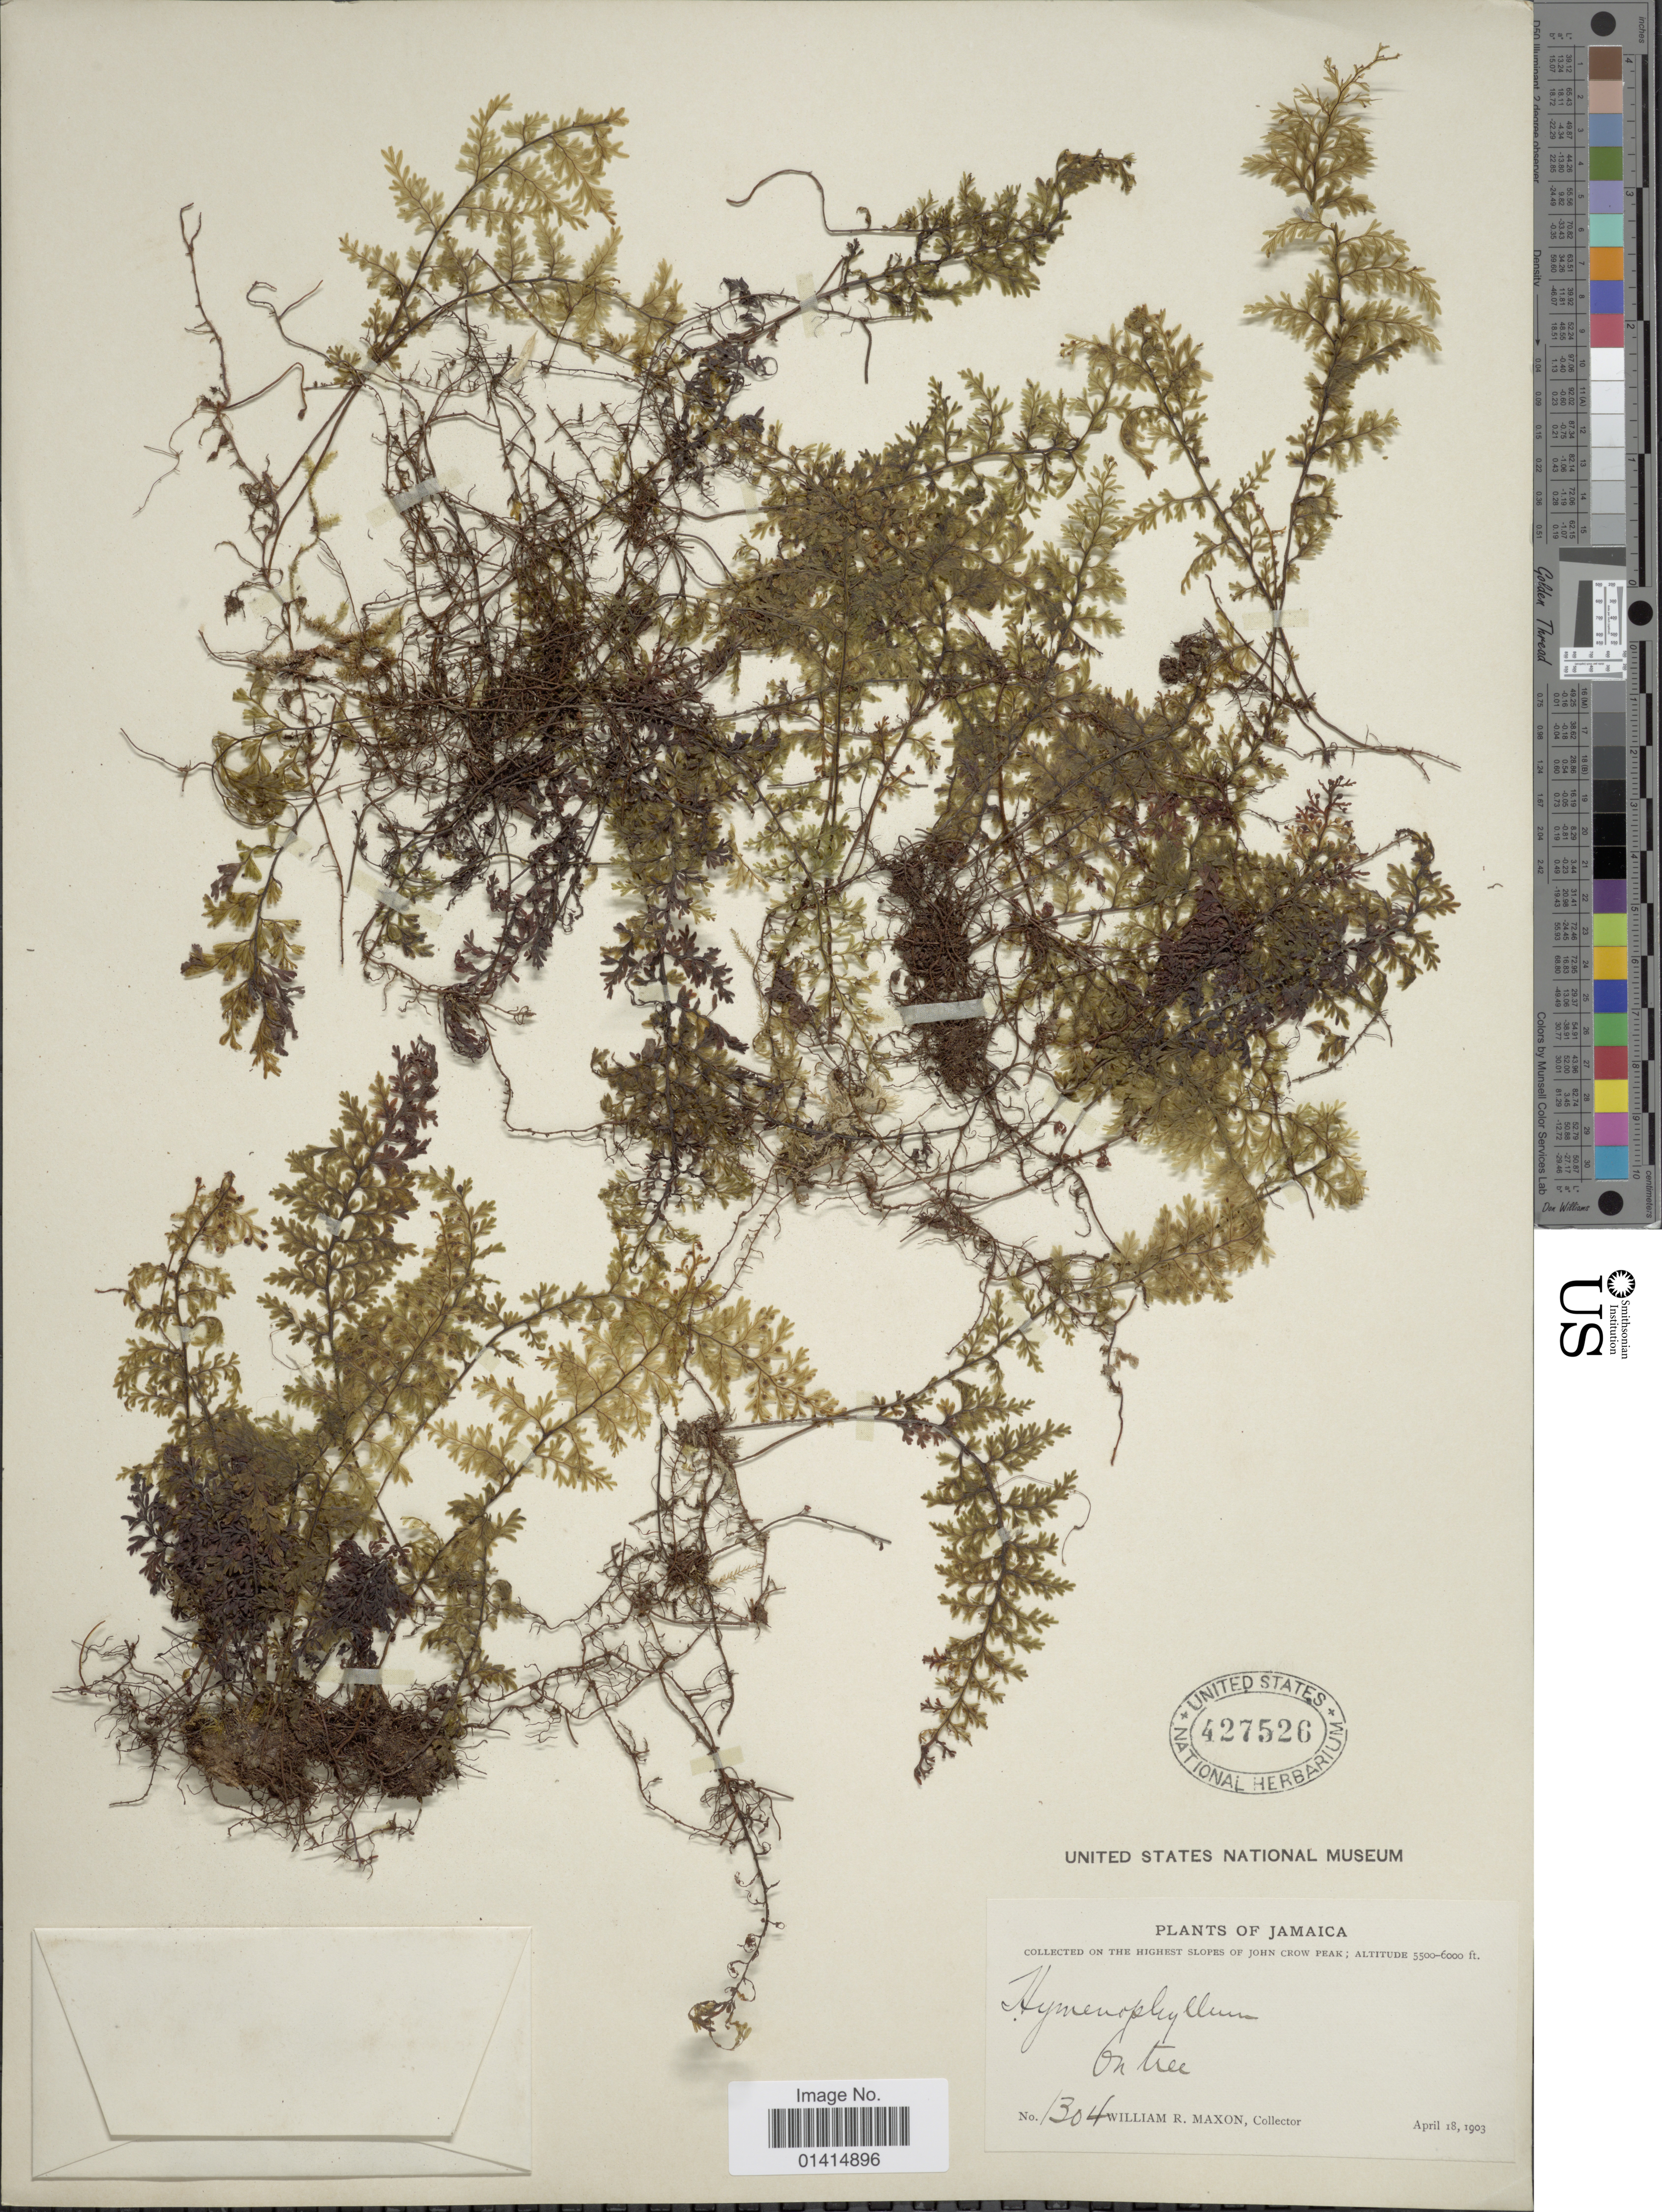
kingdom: Plantae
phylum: Tracheophyta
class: Polypodiopsida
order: Hymenophyllales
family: Hymenophyllaceae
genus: Hymenophyllum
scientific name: Hymenophyllum axillare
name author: Sw.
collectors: W. R. Maxon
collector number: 1304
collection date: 1903-04-18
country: Jamaica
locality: In highest slopes of John Crow Peak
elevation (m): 1676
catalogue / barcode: US 427526